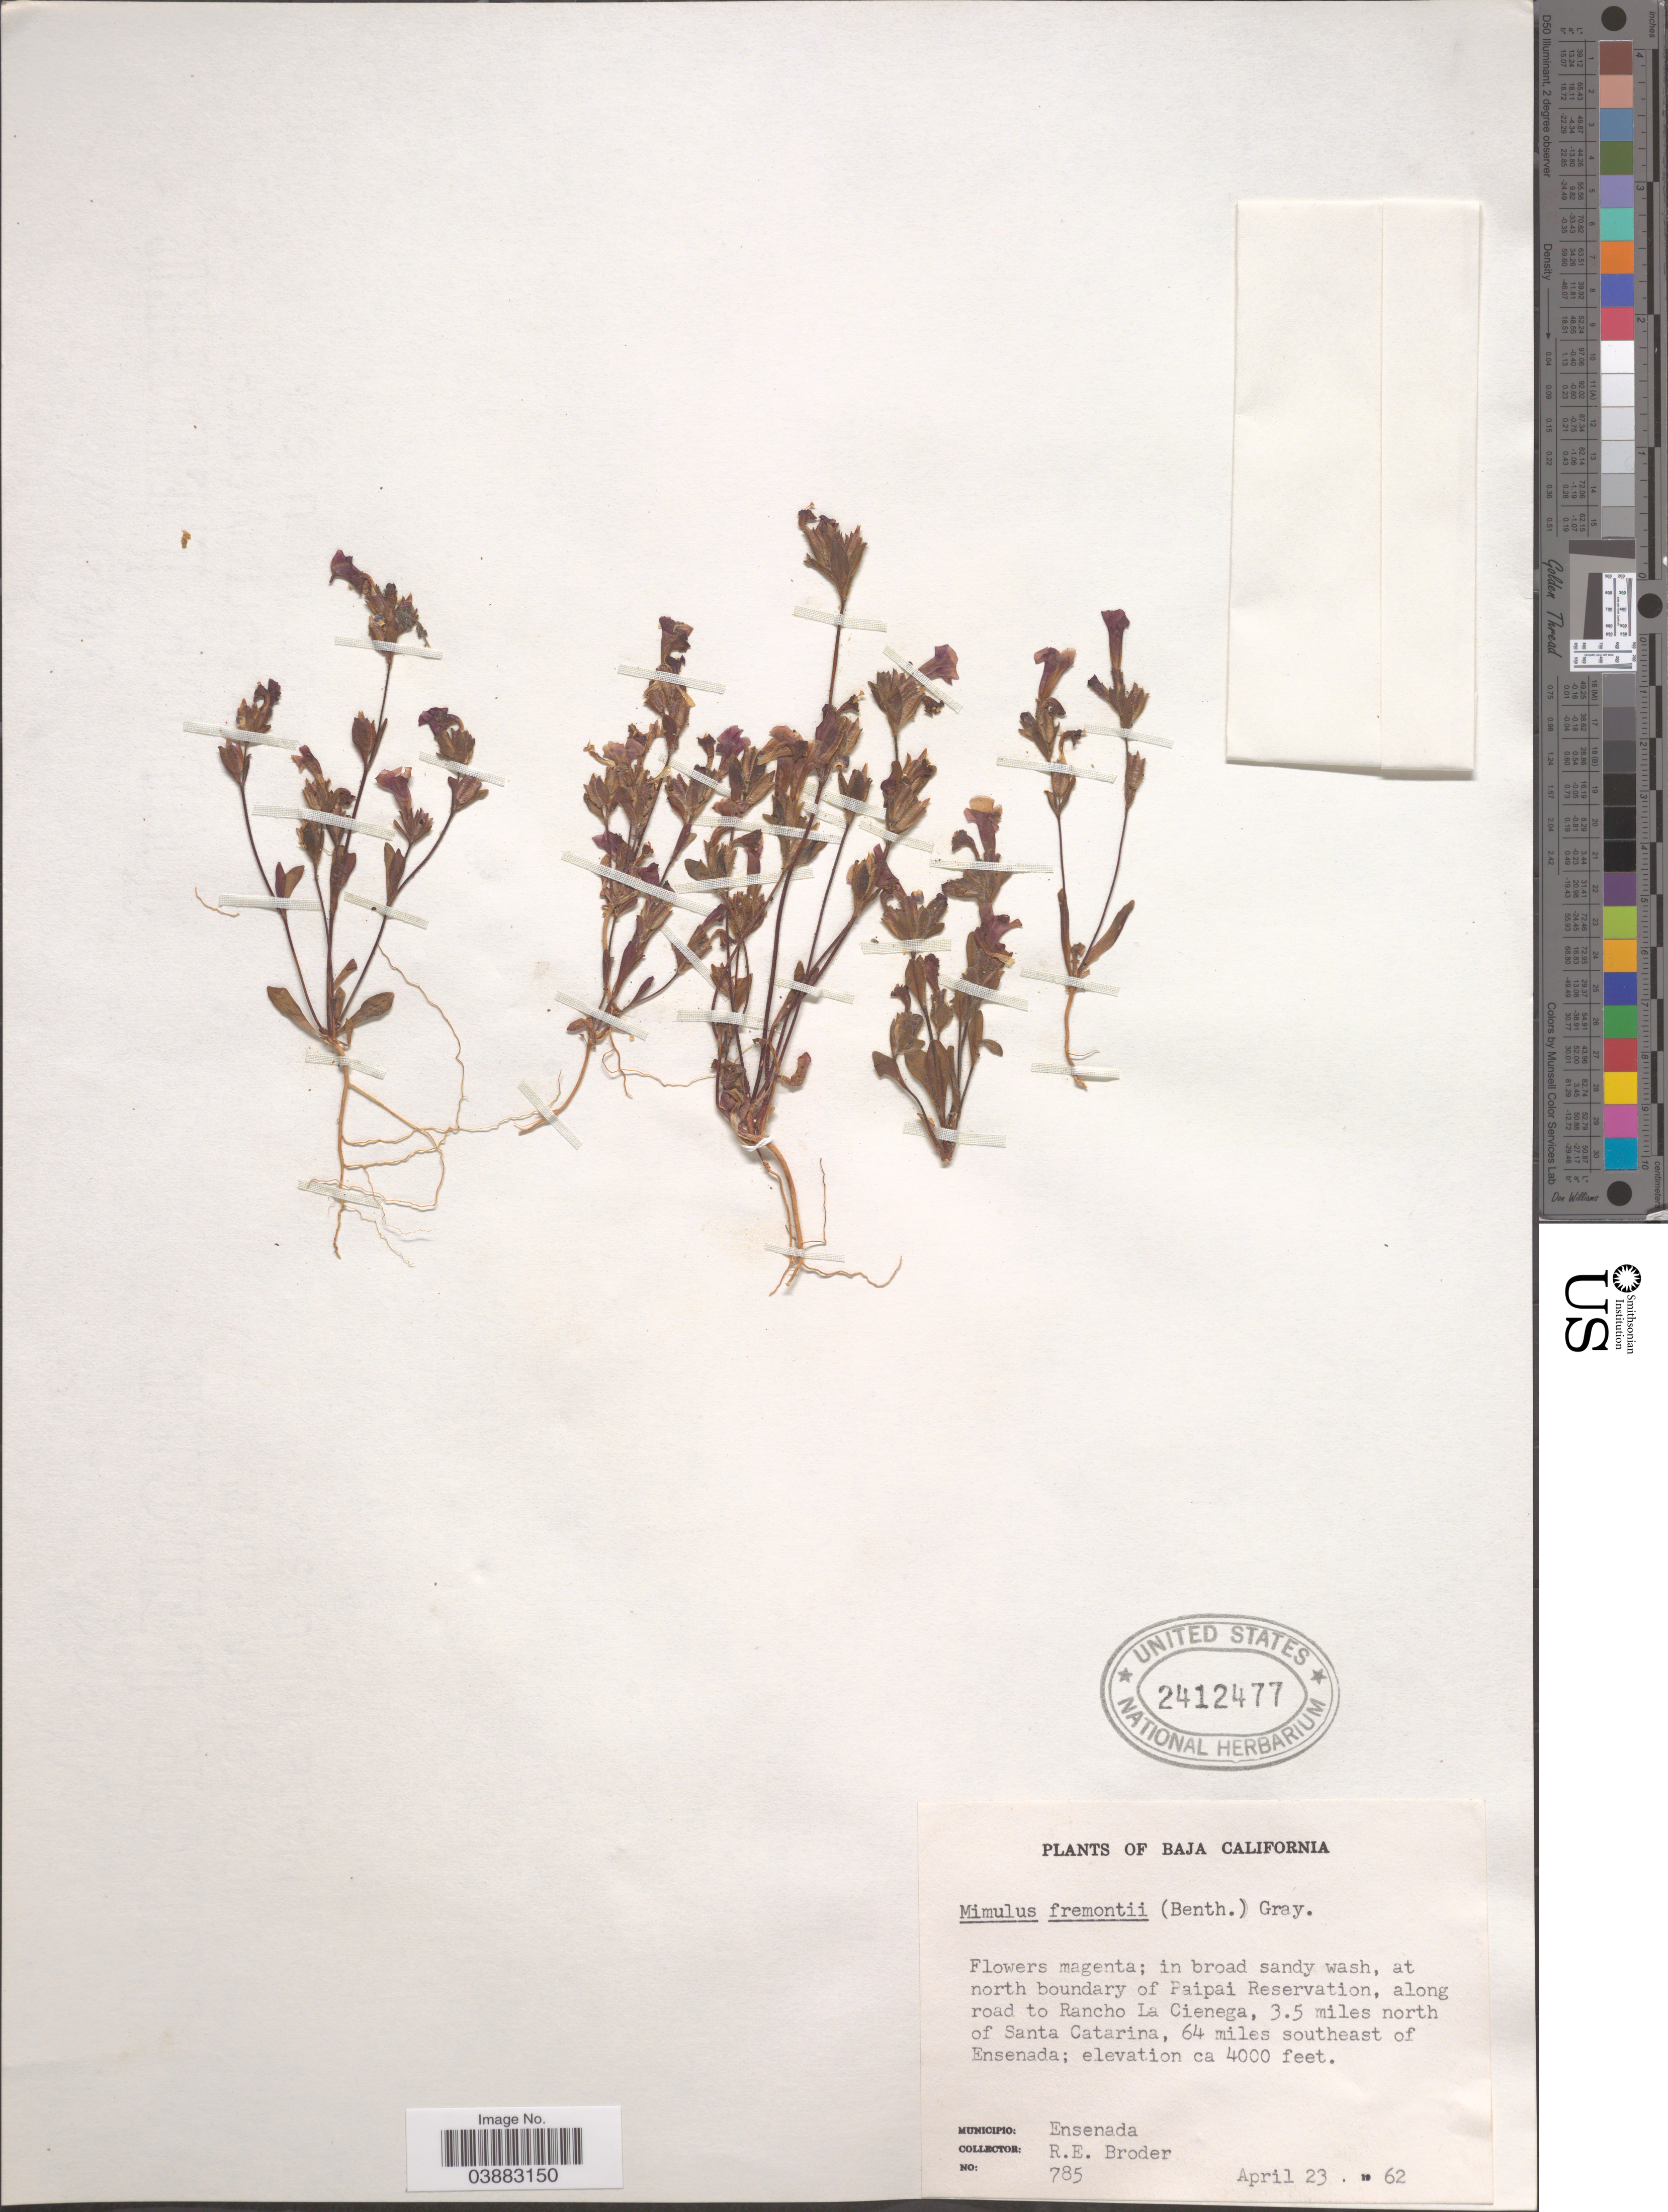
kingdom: Plantae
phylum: Tracheophyta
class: Magnoliopsida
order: Lamiales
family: Phrymaceae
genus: Mimulus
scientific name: Mimulus fremontii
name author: (Benth.) A. Gray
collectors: R. Broder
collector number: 785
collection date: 1962-04-23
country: Mexico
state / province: Baja California Norte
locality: At north boundary of Paipai Reservation, along road to Rancho La Cienega, 3.5 miles north of Santa Catarina, 64 miles southeast of Ensenada. Municipio: Ensenada.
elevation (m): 1219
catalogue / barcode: US 2412477